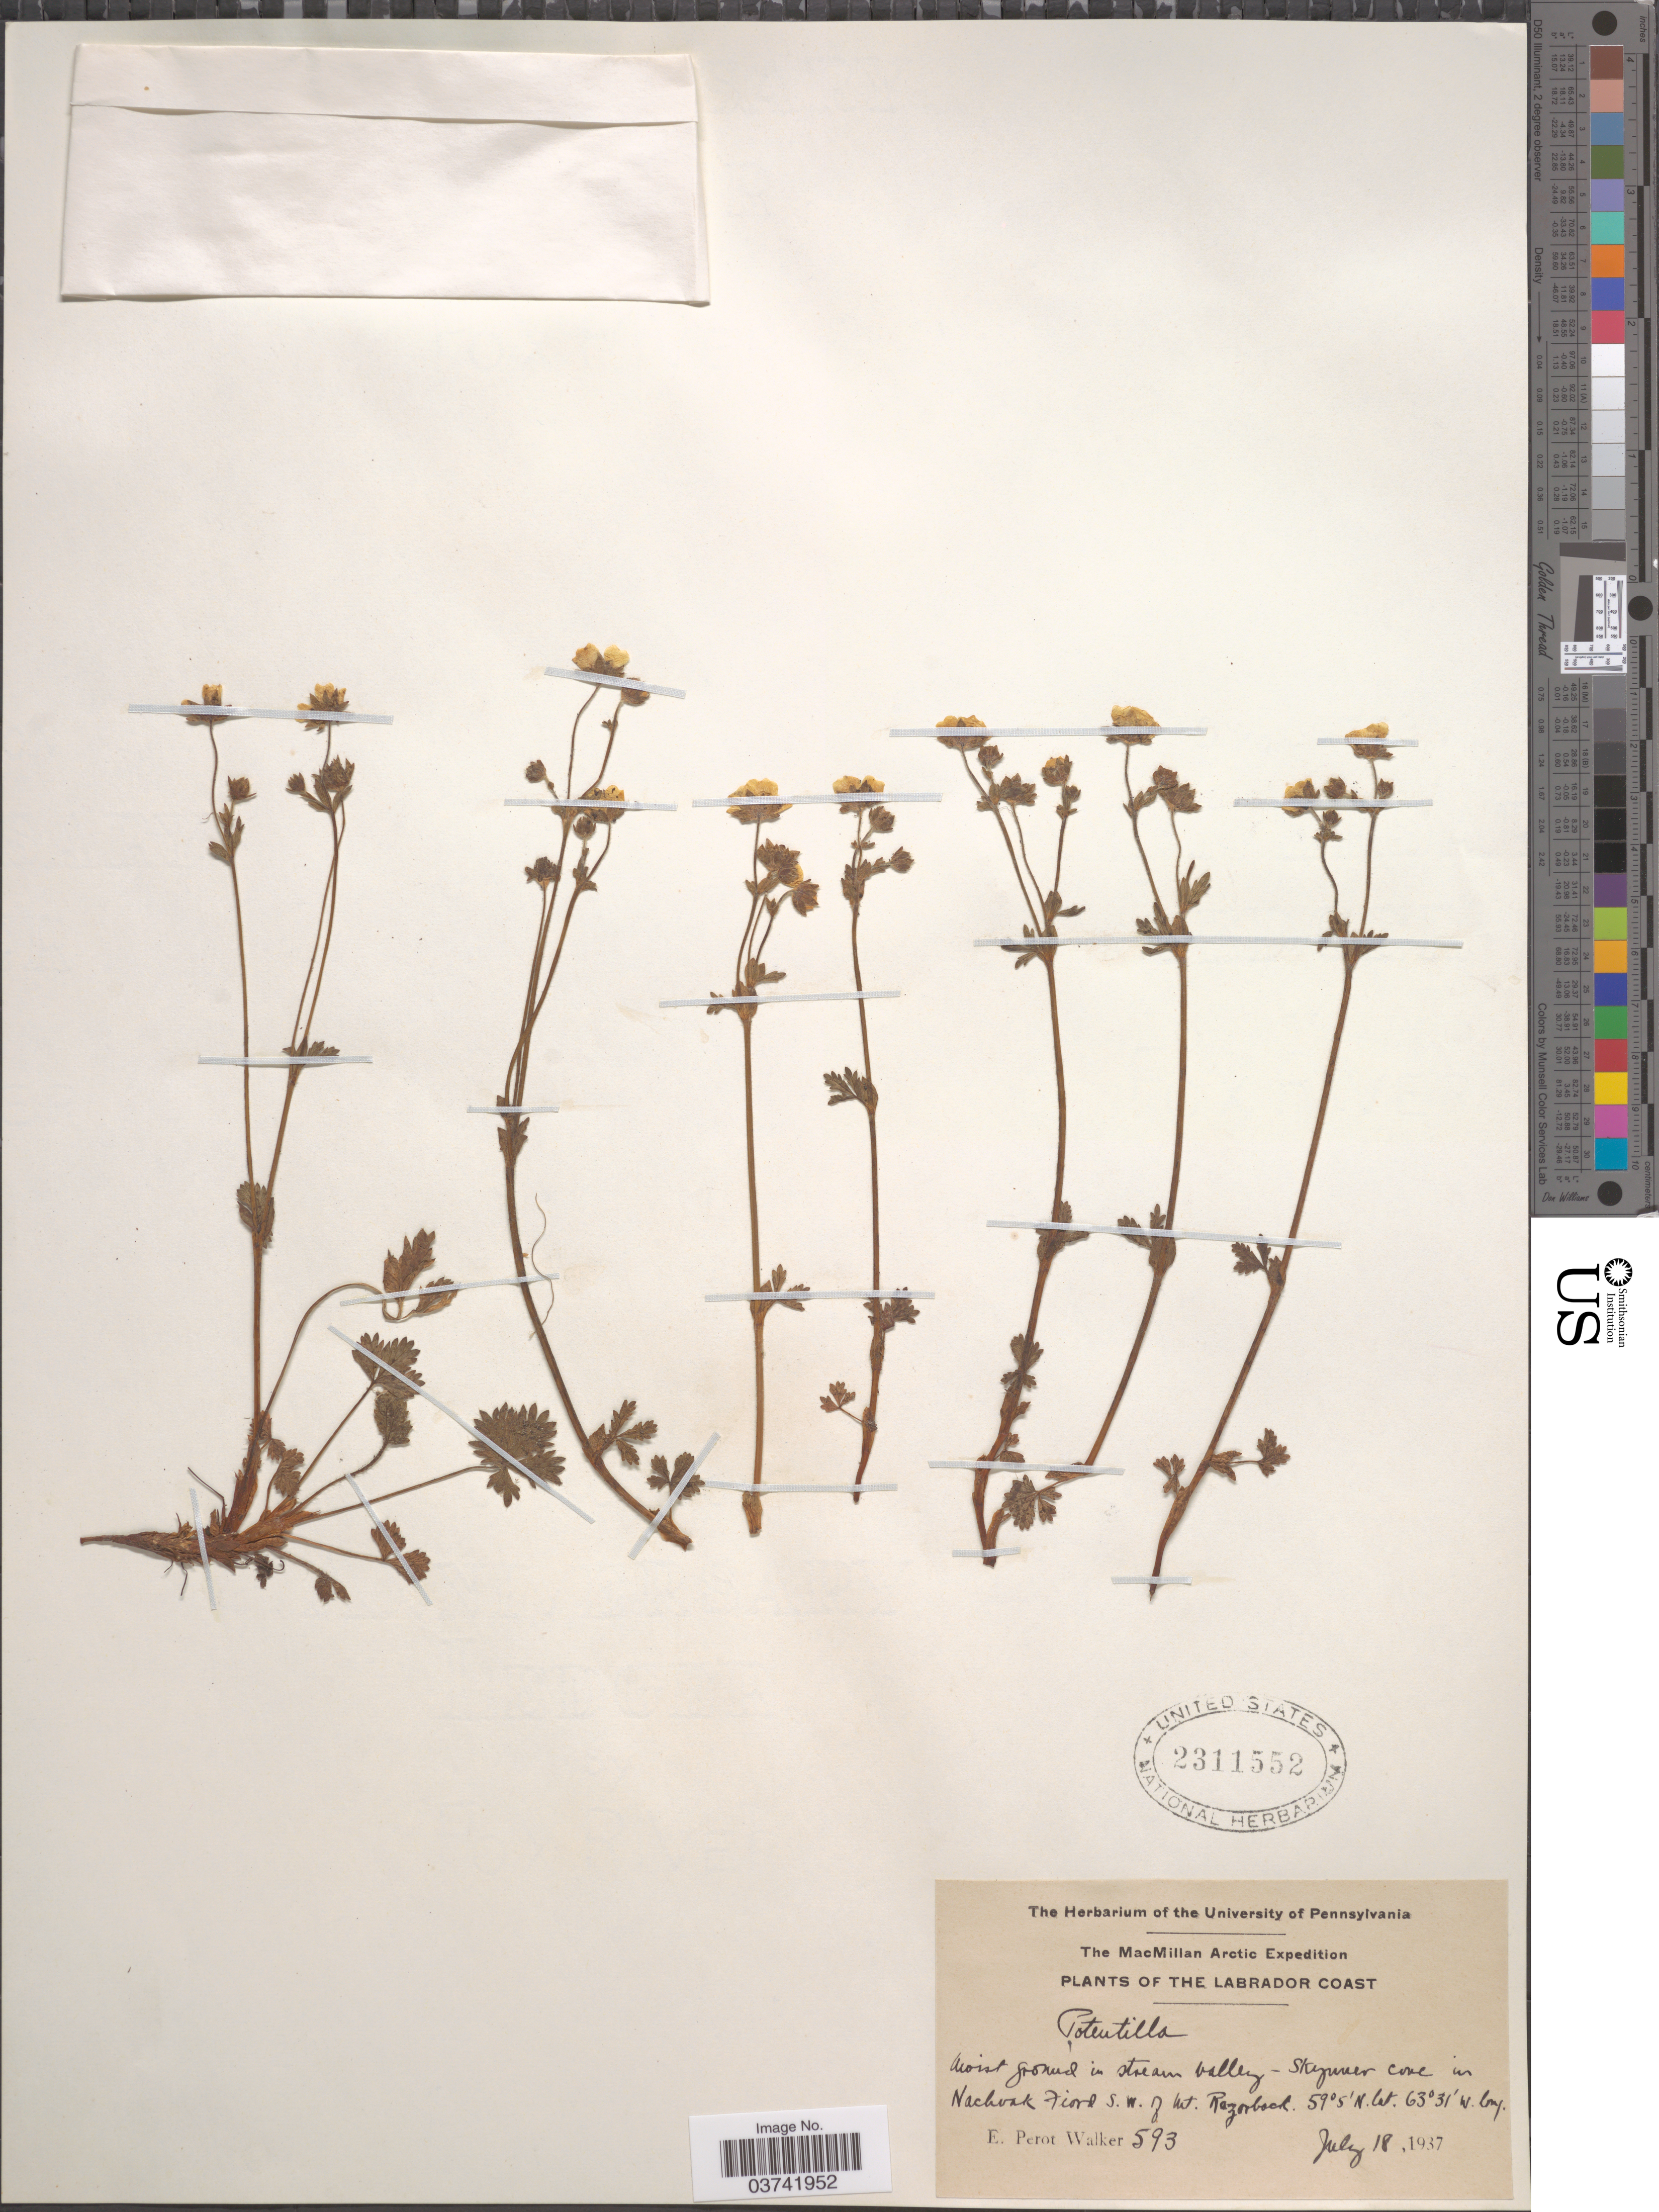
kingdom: Plantae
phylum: Tracheophyta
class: Magnoliopsida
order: Rosales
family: Rosaceae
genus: Potentilla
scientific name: Potentilla sp.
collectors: E. Walker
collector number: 593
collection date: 1937-07-18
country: Canada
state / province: Newfoundland and Labrador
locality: Labrador Coast. Moist ground in stream valley- Skynner Cove in Nachvak Fiord S. W. of Mt. Razorback.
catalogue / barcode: US 2311552